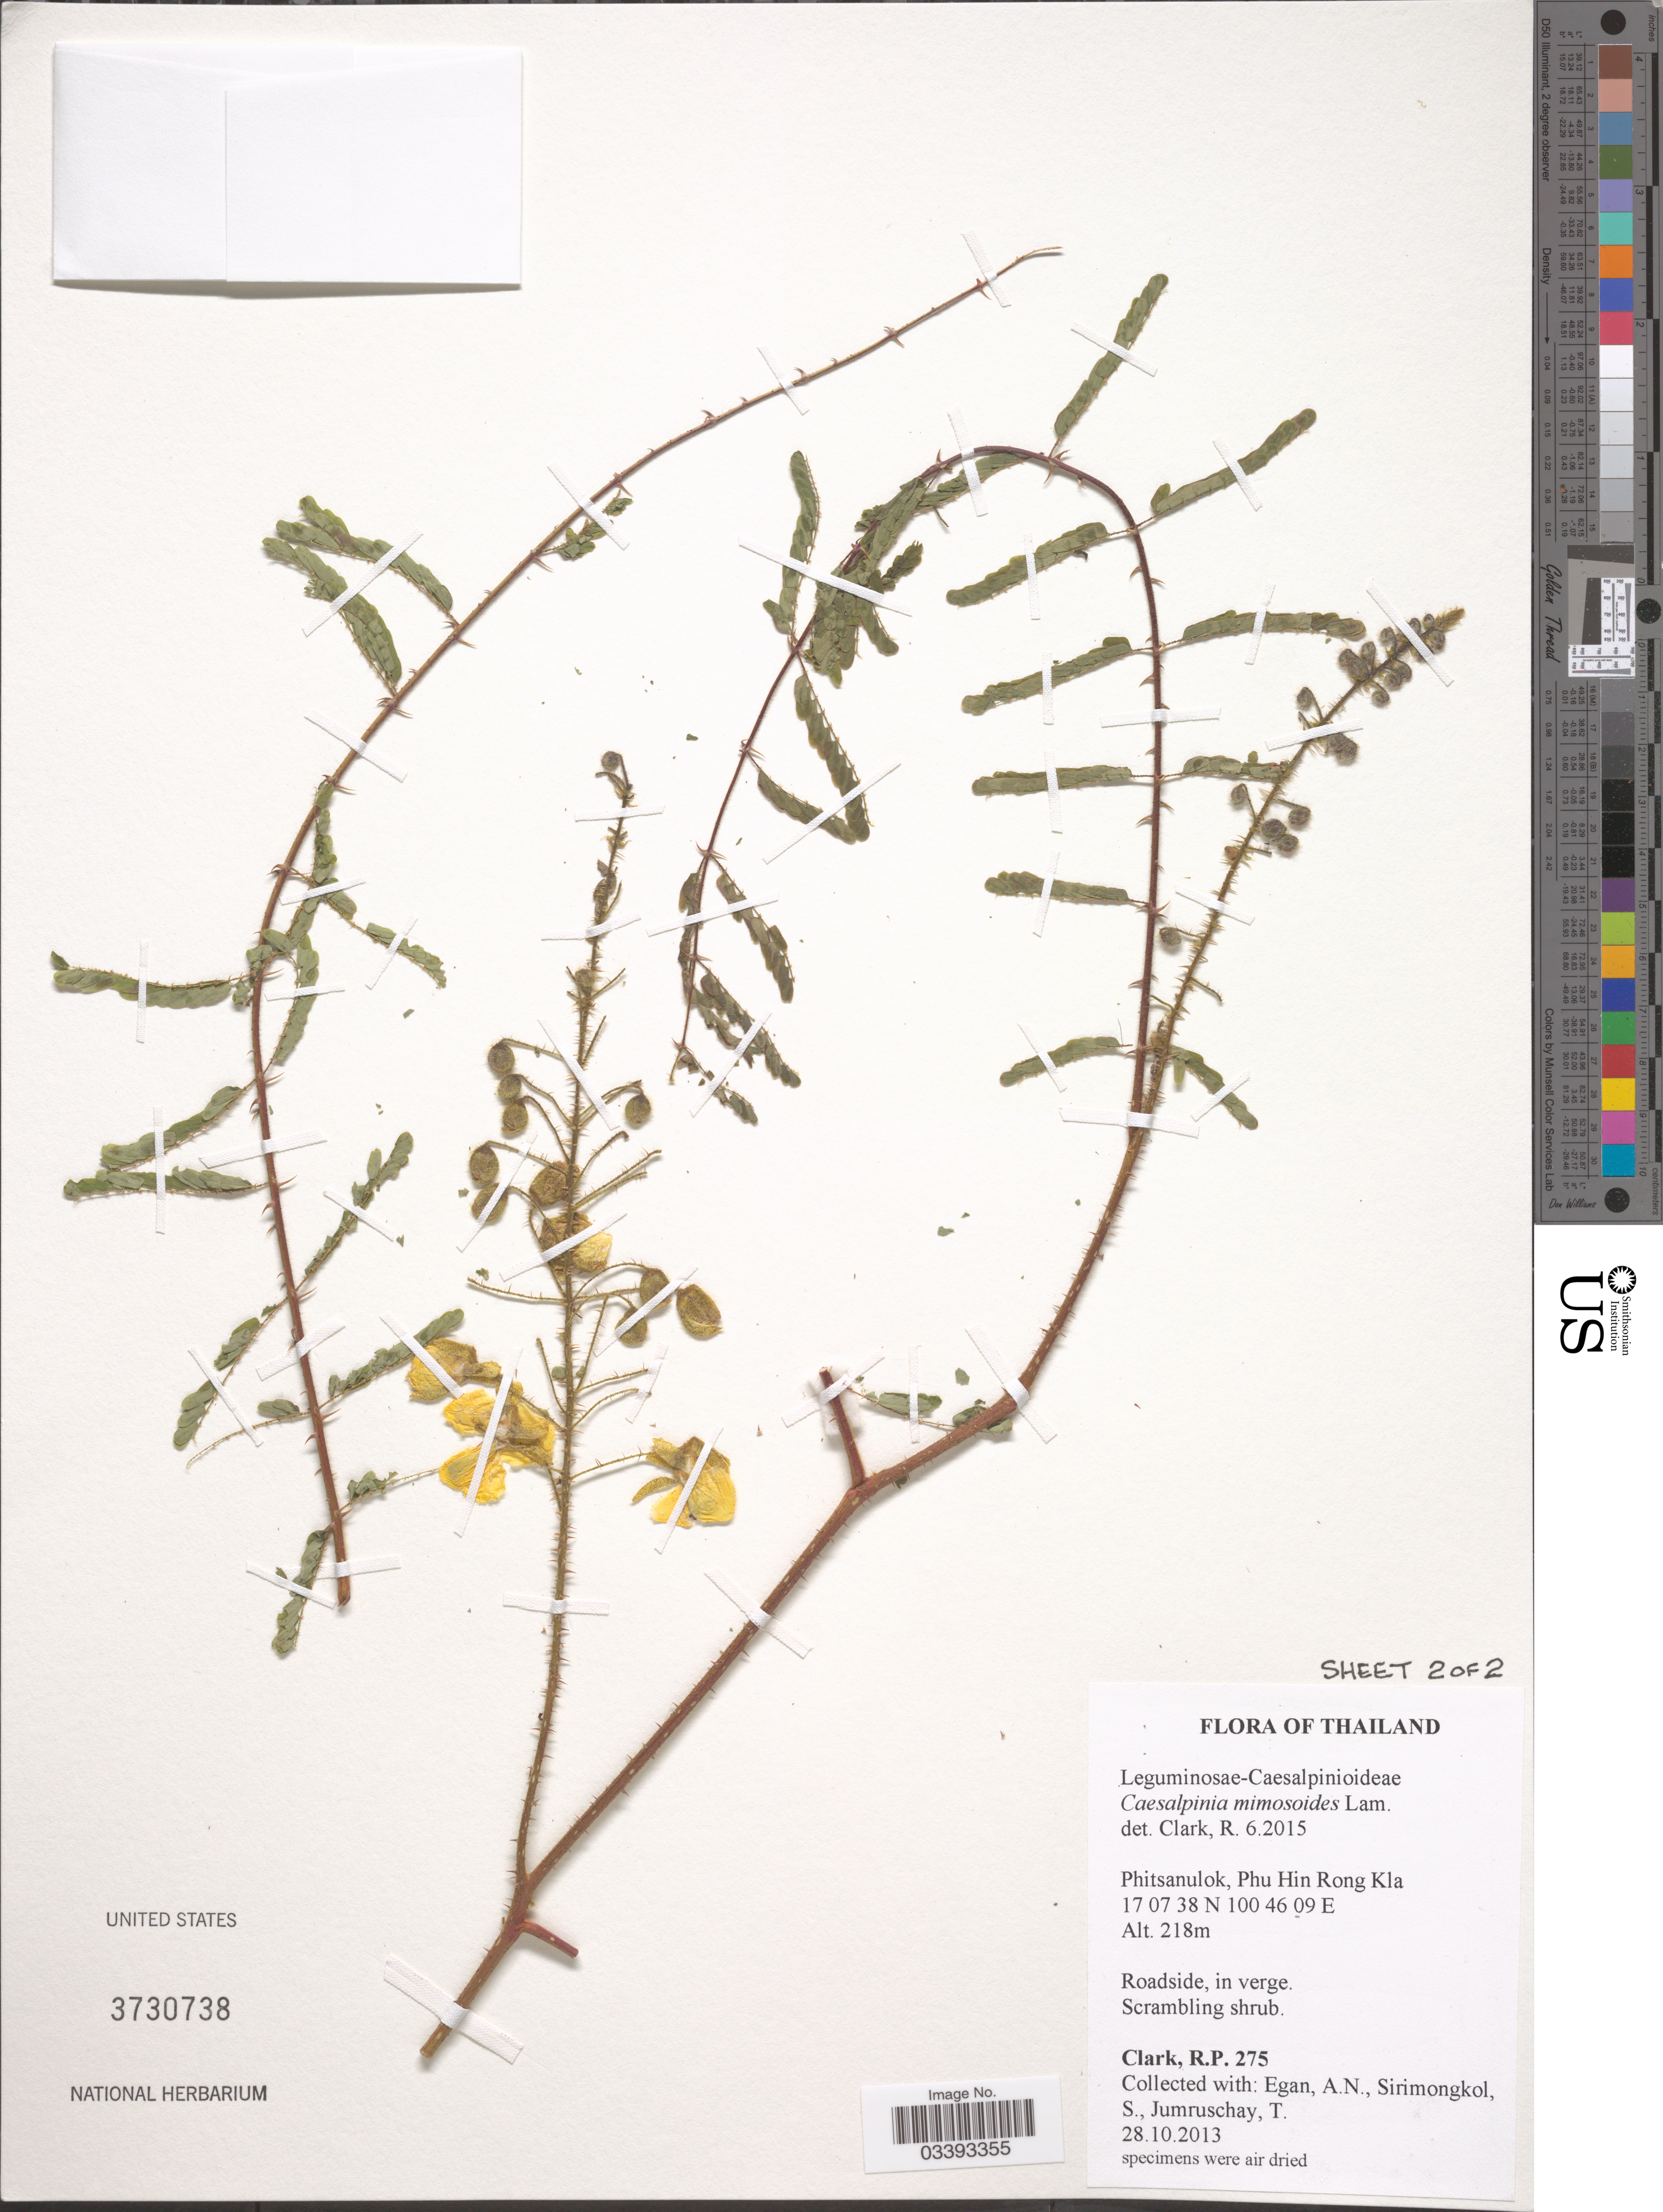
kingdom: Plantae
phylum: Tracheophyta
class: Magnoliopsida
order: Fabales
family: Fabaceae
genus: Hultholia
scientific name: Hultholia mimosoides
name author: (Lam.) Gagnon & G.P. Lewis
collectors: R. P. Clark, A. N. Egan, S. Sirimongkol & T. Jumruschay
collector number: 275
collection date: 2013-10-28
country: Thailand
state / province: Phitsanulok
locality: Phu Hin Rong Kla.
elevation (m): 218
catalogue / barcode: US 3730738